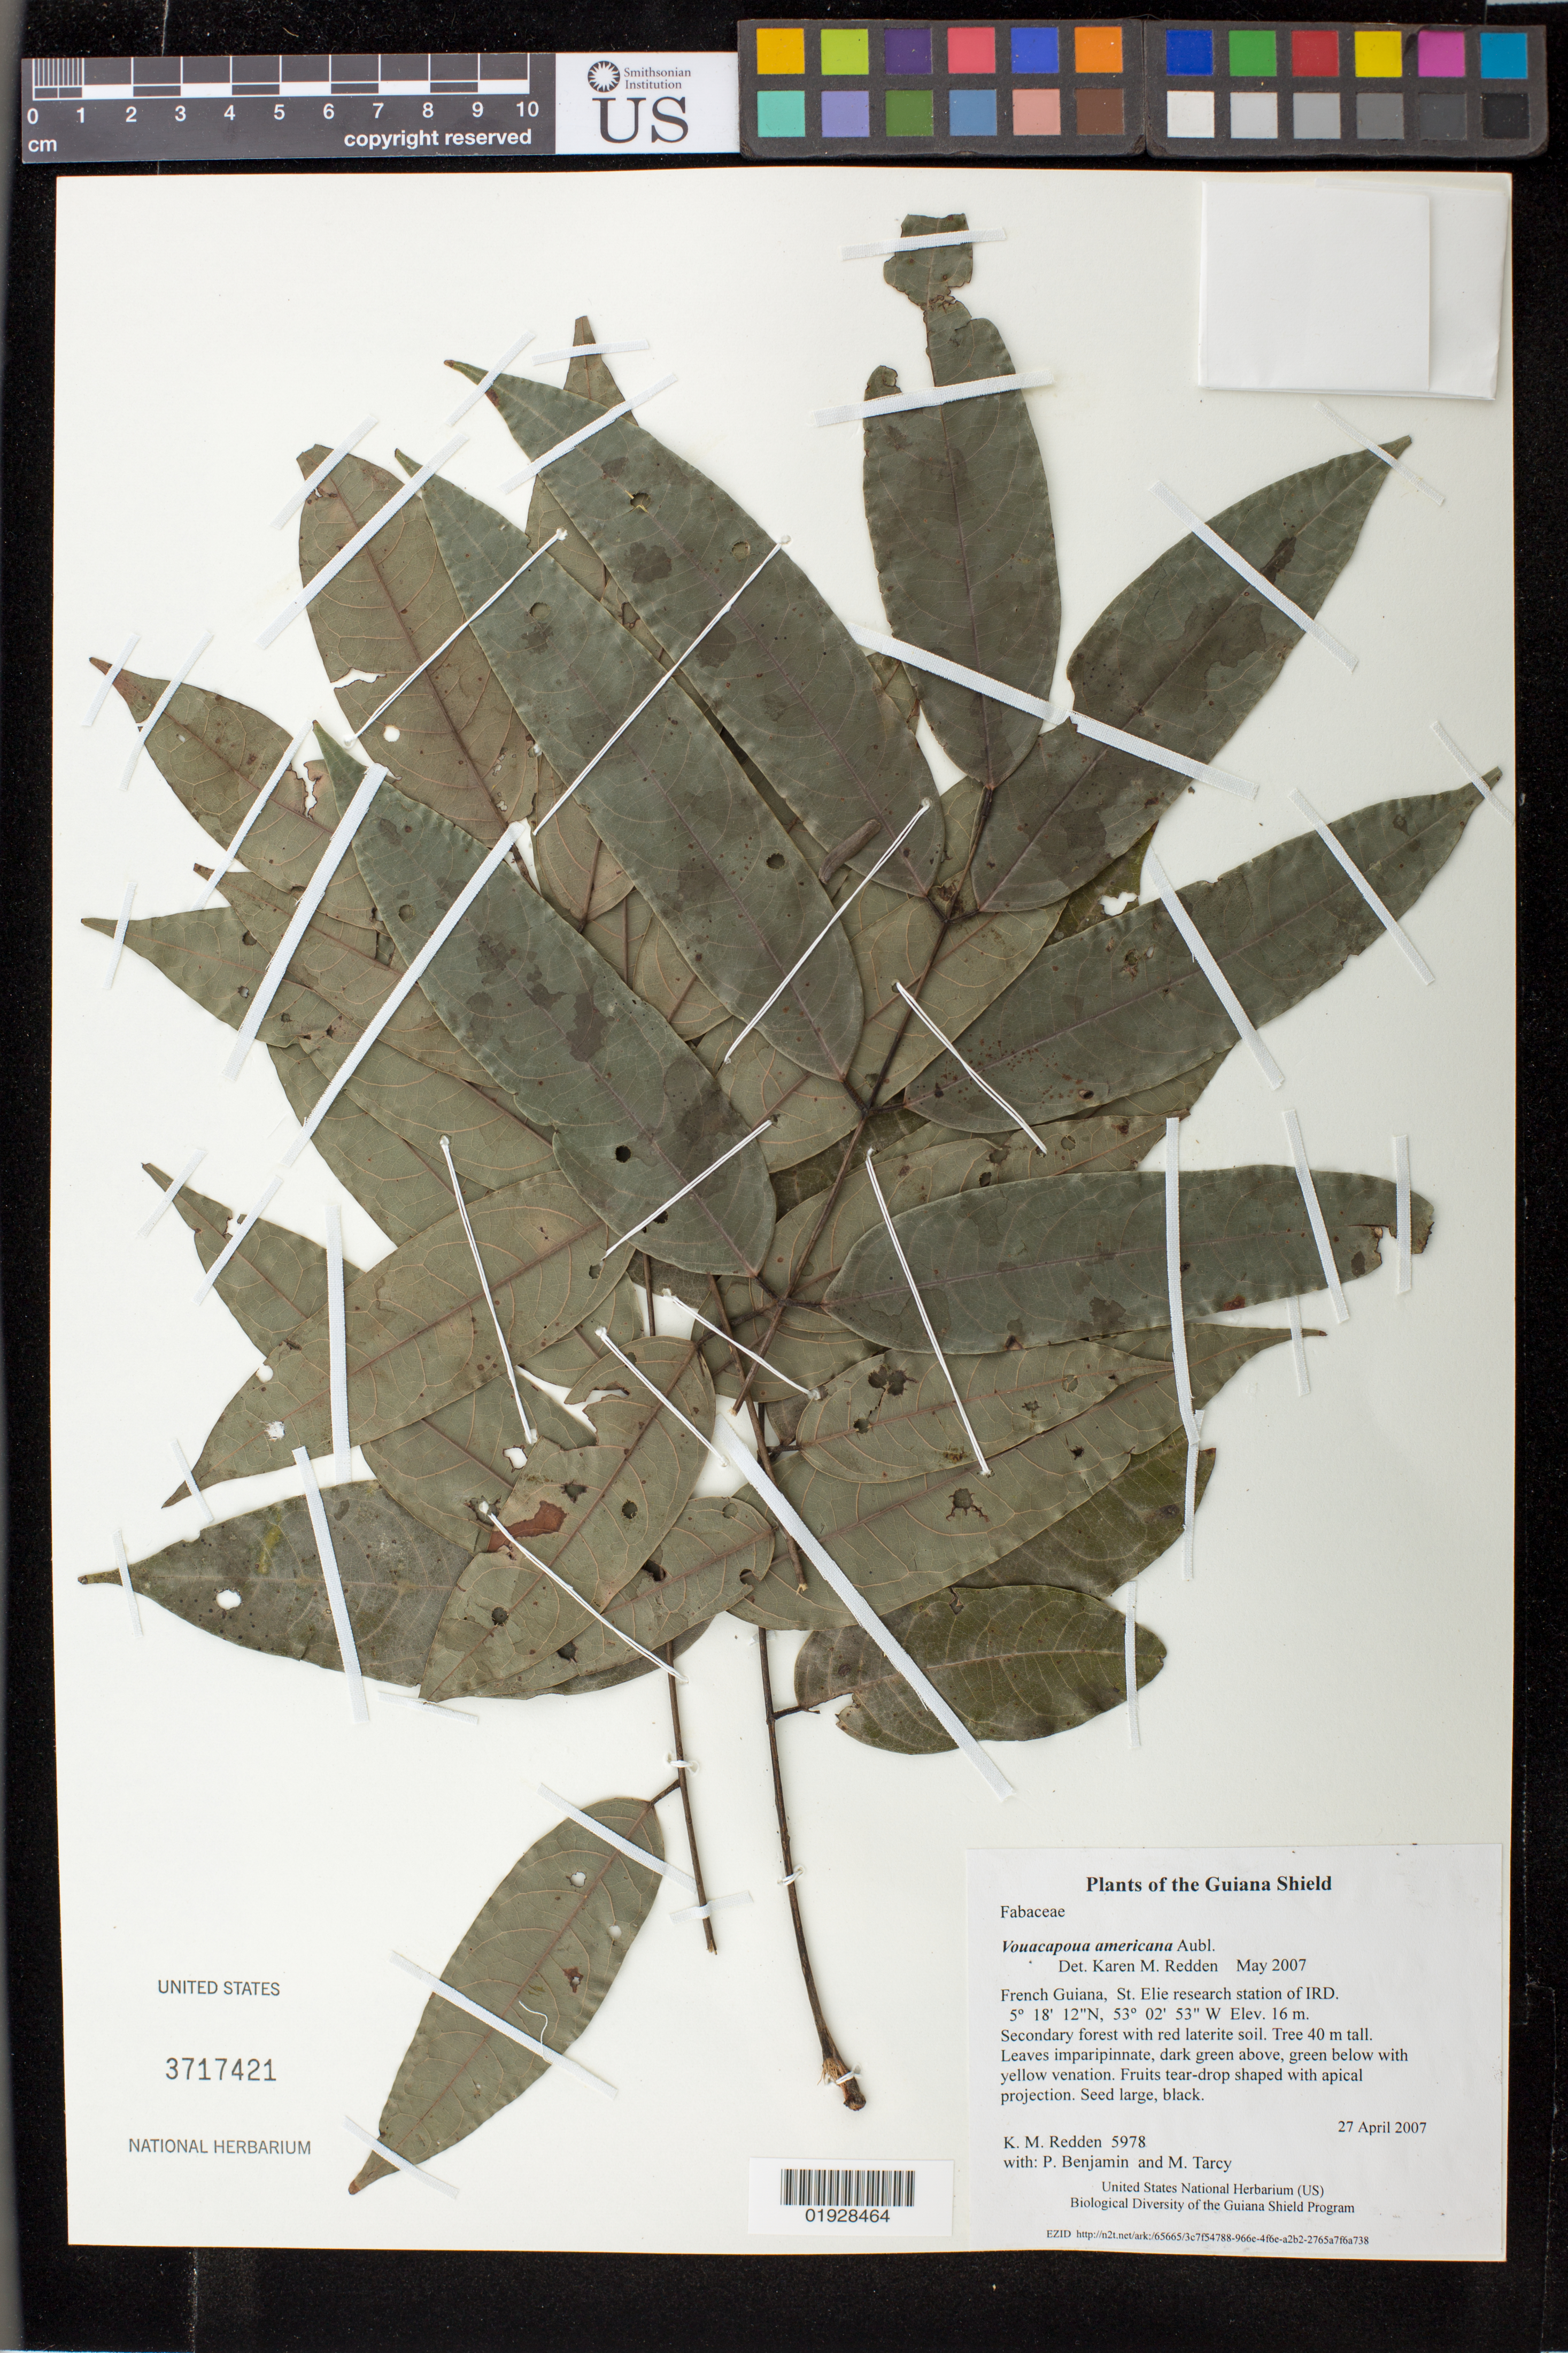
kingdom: Plantae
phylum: Tracheophyta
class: Magnoliopsida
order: Fabales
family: Fabaceae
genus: Vouacapoua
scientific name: Vouacapoua americana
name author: Aubl.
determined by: Redden, K. M.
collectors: K. M. Redden, P. Benjamin & M. Tarcy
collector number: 5978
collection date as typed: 27 April 2007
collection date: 2007-04-27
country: French Guiana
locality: St. Elie research station of IRD.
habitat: Secondary forest with red laterite soil.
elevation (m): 16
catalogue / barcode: US 3717421